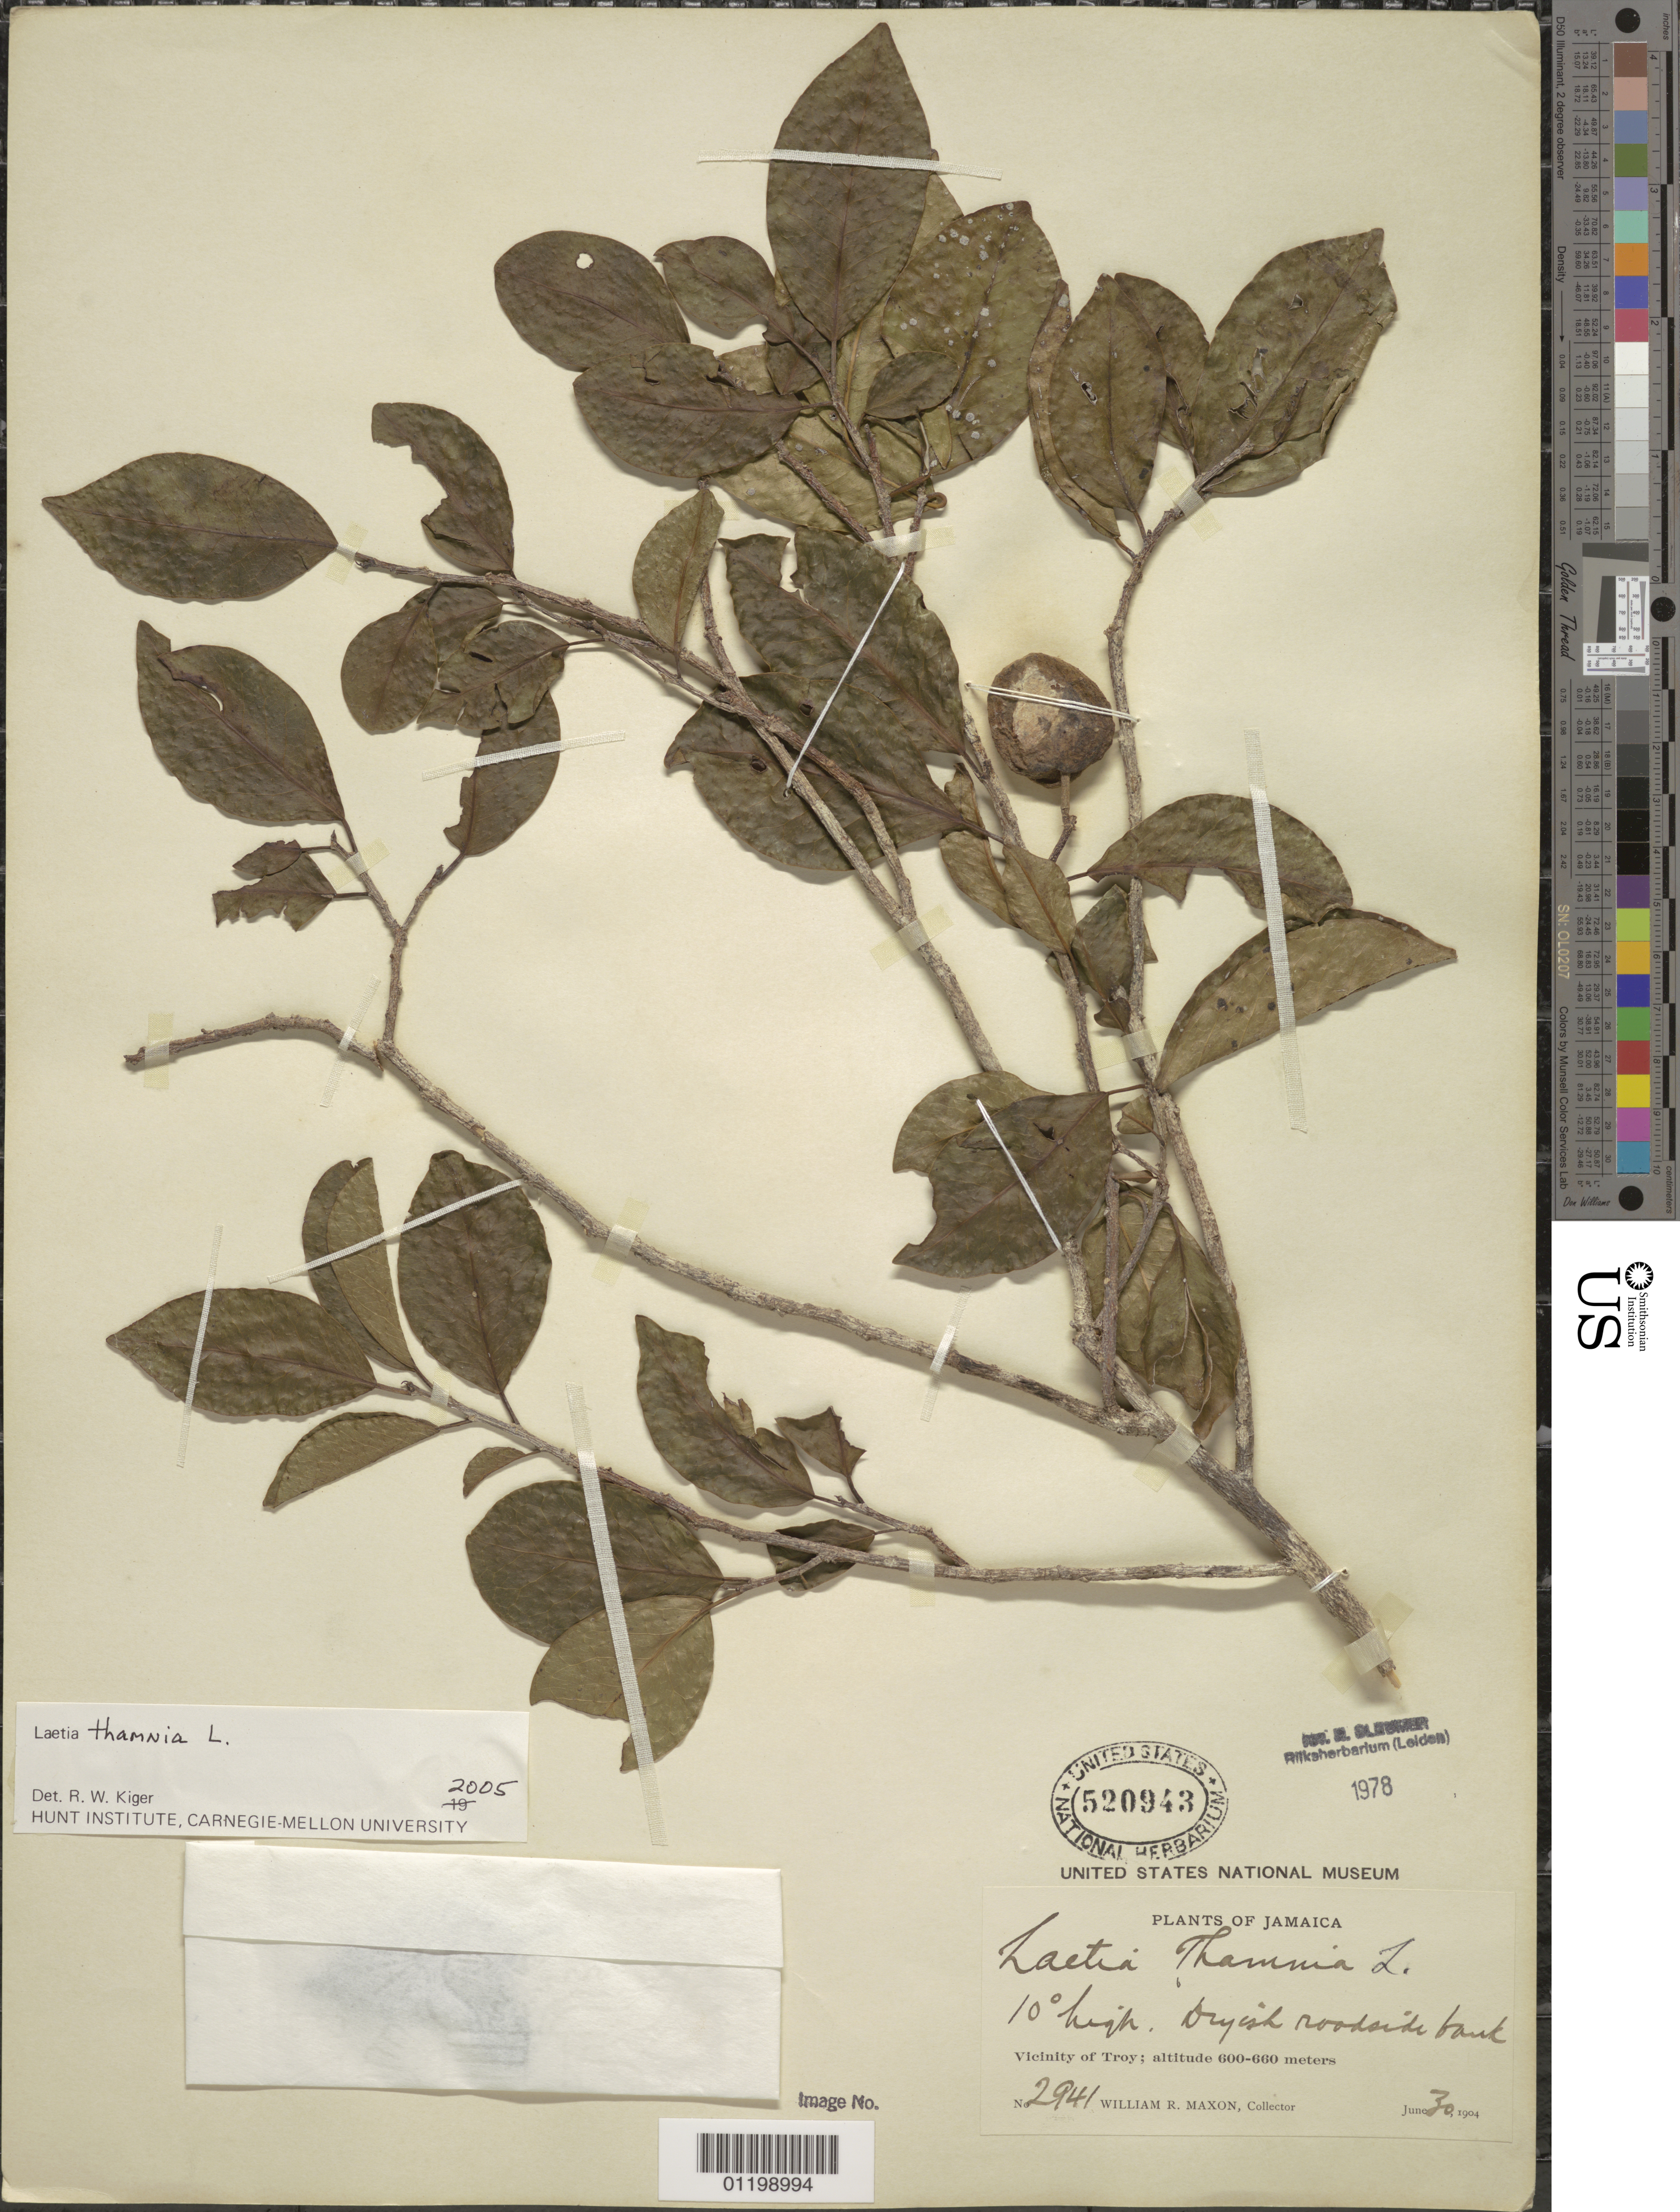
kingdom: Plantae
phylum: Tracheophyta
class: Magnoliopsida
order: Malpighiales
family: Salicaceae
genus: Laetia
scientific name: Laetia thamnia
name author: L.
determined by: Kiger, R. W.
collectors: W. R. Maxon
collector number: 2941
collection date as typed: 30 Jun 1904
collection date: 1904-06-30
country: Jamaica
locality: Vicinity of Troy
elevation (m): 600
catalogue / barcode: US 520943